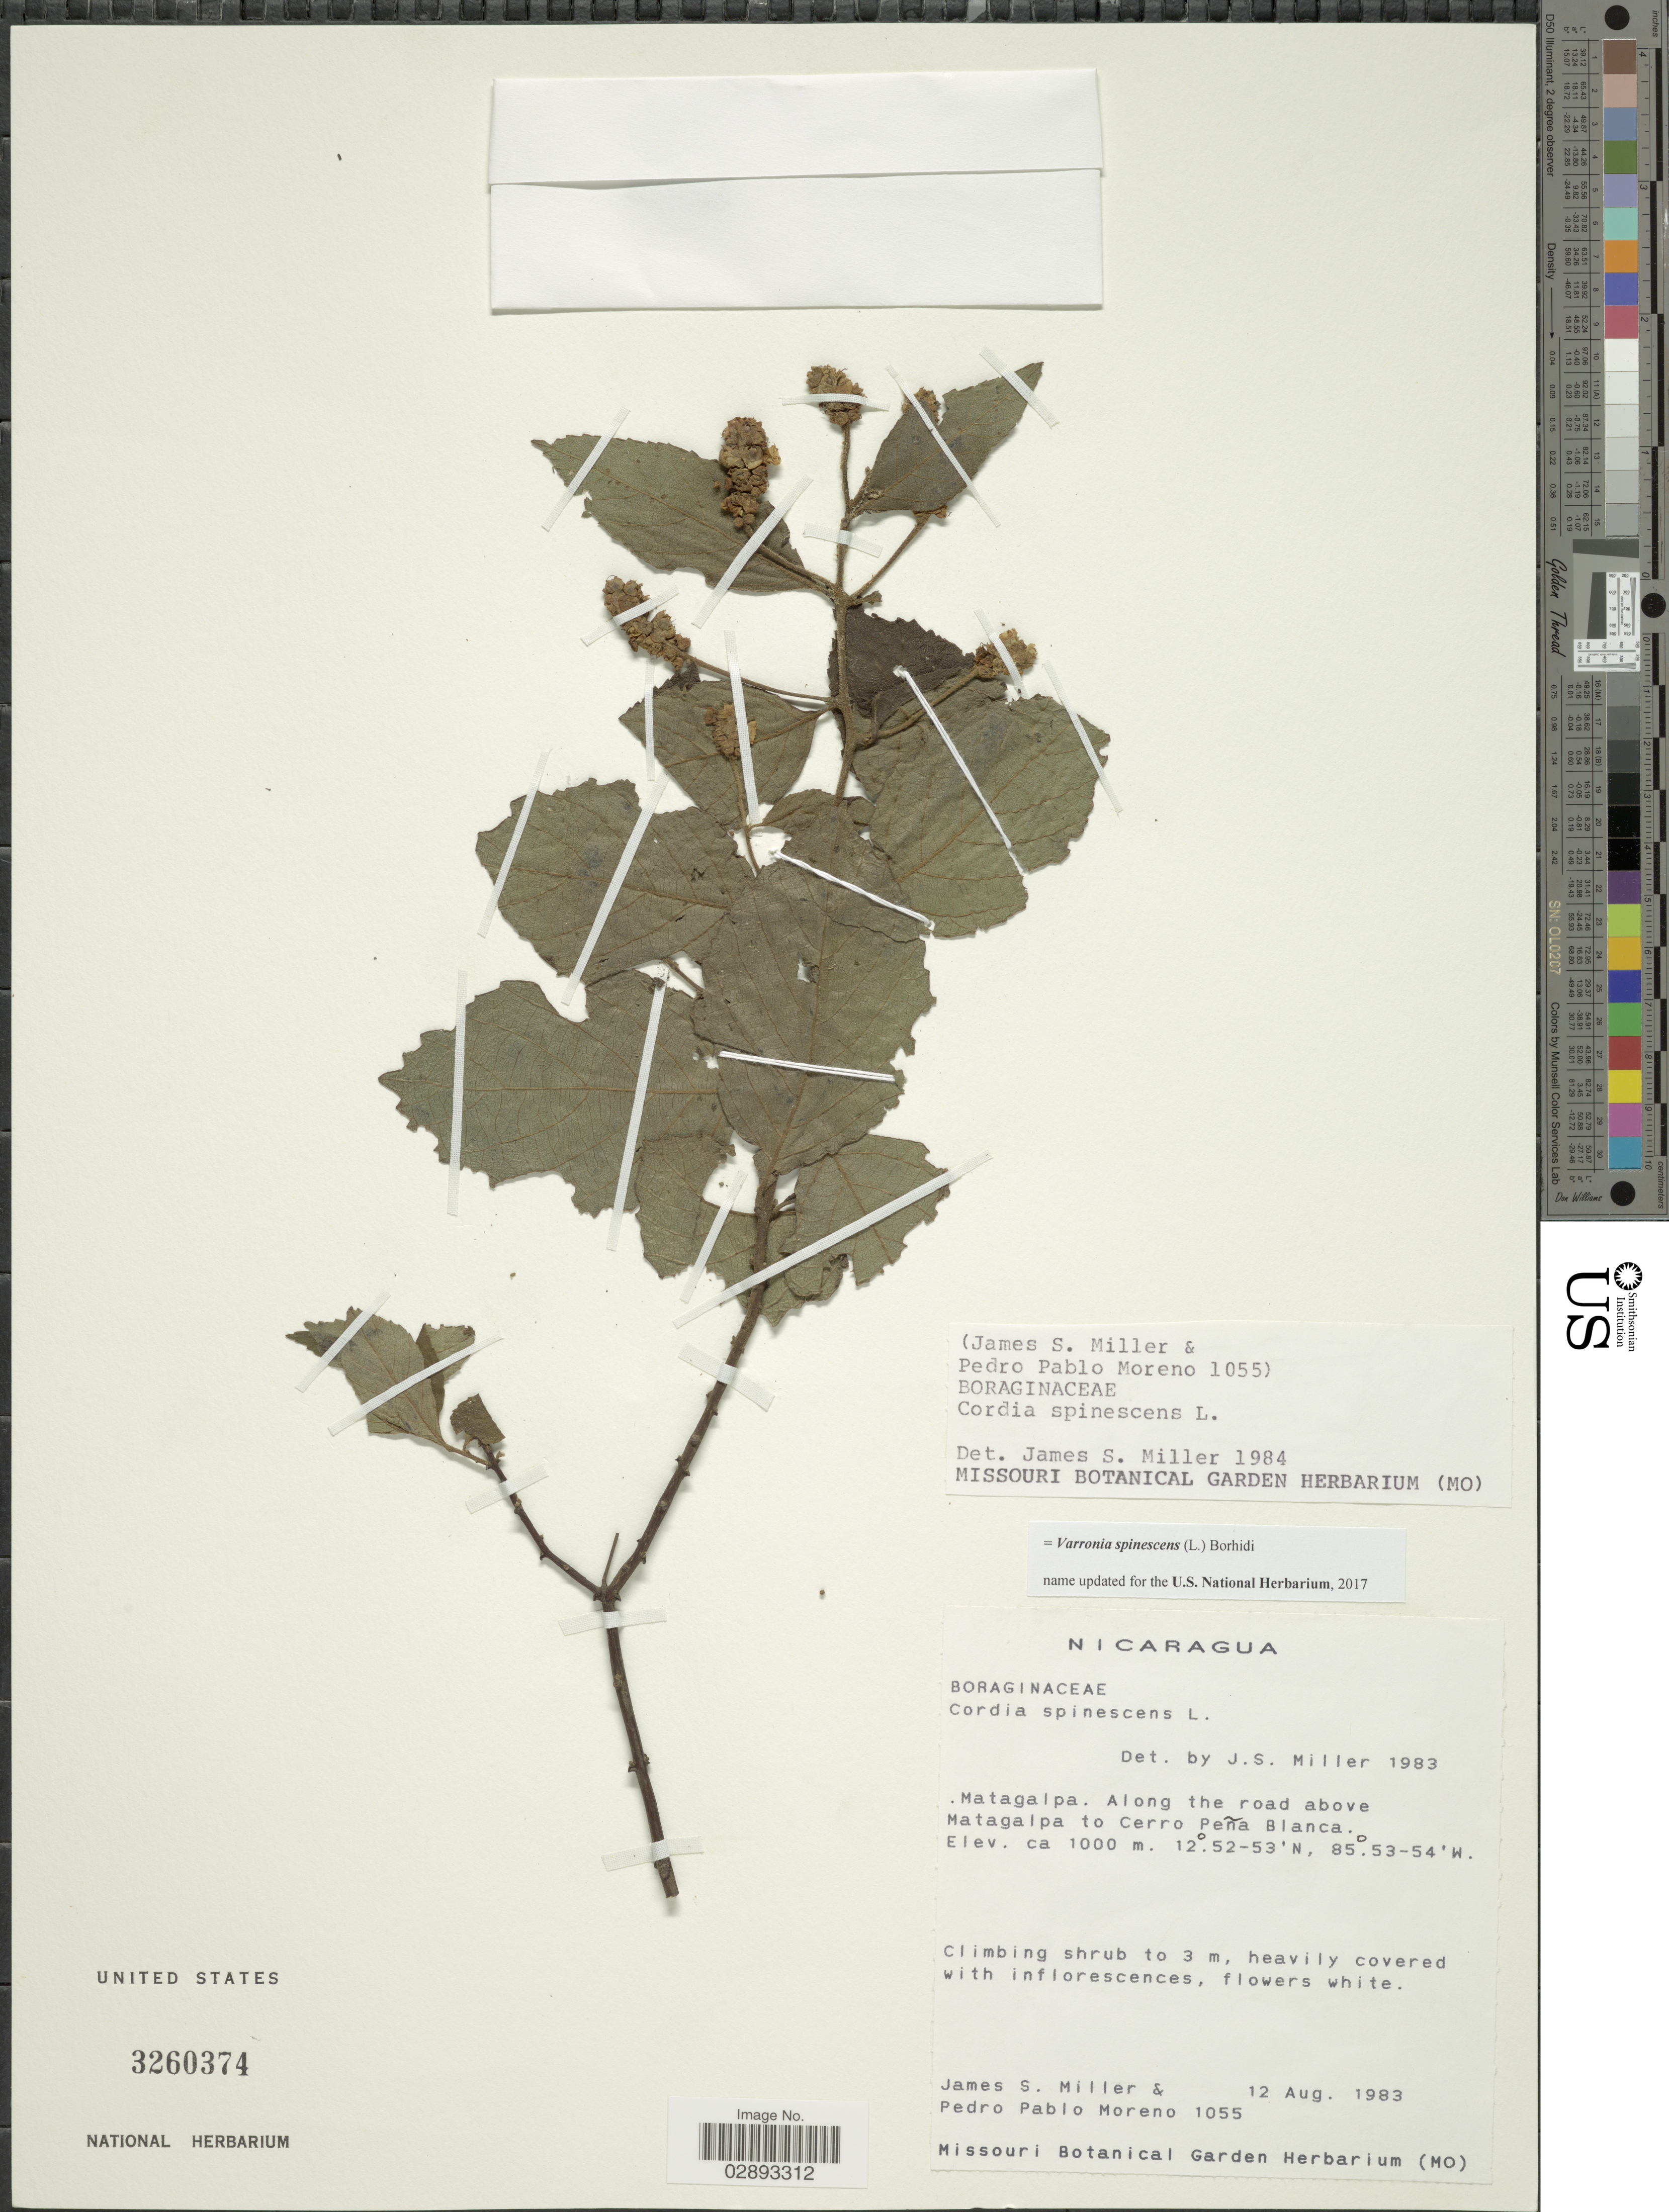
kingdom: Plantae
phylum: Tracheophyta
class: Magnoliopsida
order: Boraginales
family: Cordiaceae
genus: Varronia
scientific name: Varronia spinescens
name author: (L.) Borhidi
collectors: J. S. Miller & P. Moreno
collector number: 1055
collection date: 1983-08-12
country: Nicaragua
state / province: Matagalpa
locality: Along the road above Matagalpa to Cerro Peña Blanca.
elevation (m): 1000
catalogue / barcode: US 3260374